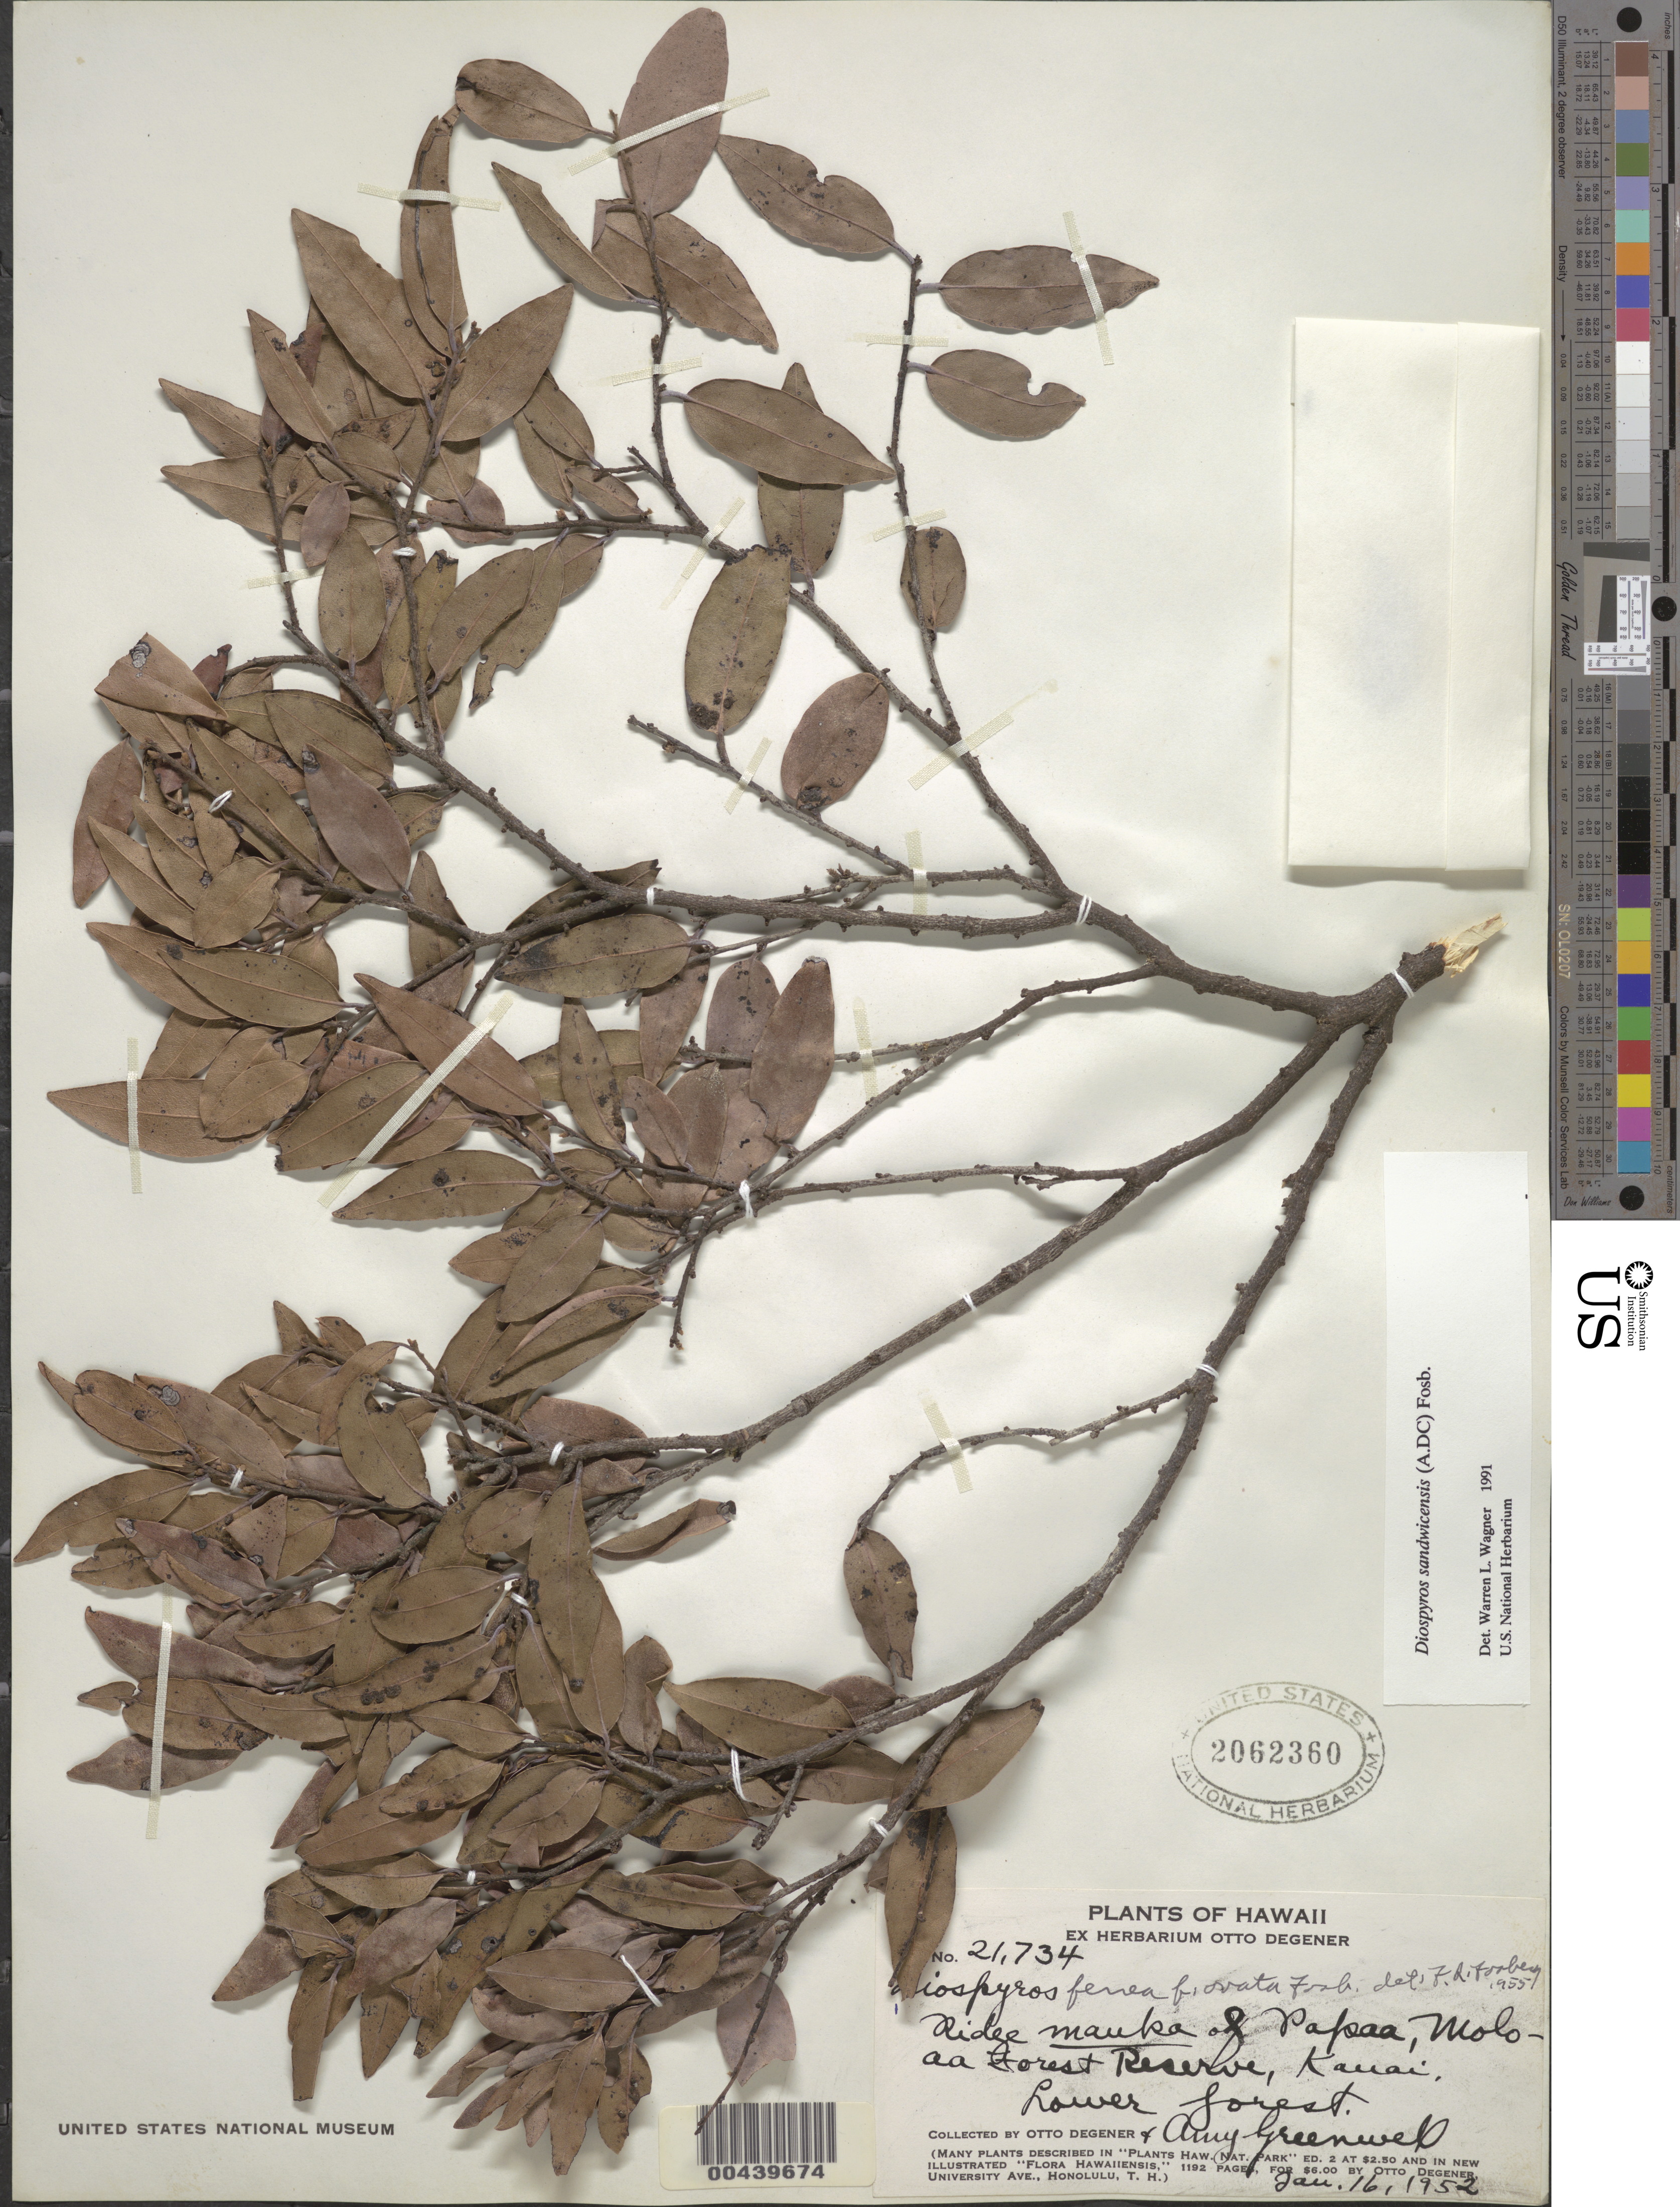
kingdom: Plantae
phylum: Tracheophyta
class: Magnoliopsida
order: Ericales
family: Ebenaceae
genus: Diospyros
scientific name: Diospyros sandwicensis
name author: (A. DC.) Fosberg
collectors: O. Degener & A. B. Greenwell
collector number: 21734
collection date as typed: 16 Jan 1952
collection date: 1952-01-16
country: United States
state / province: Hawaii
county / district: Kauai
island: Kaua'i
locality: Ridge mauka of Papaa, Moloaa Forest Reserve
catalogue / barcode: US 2062360